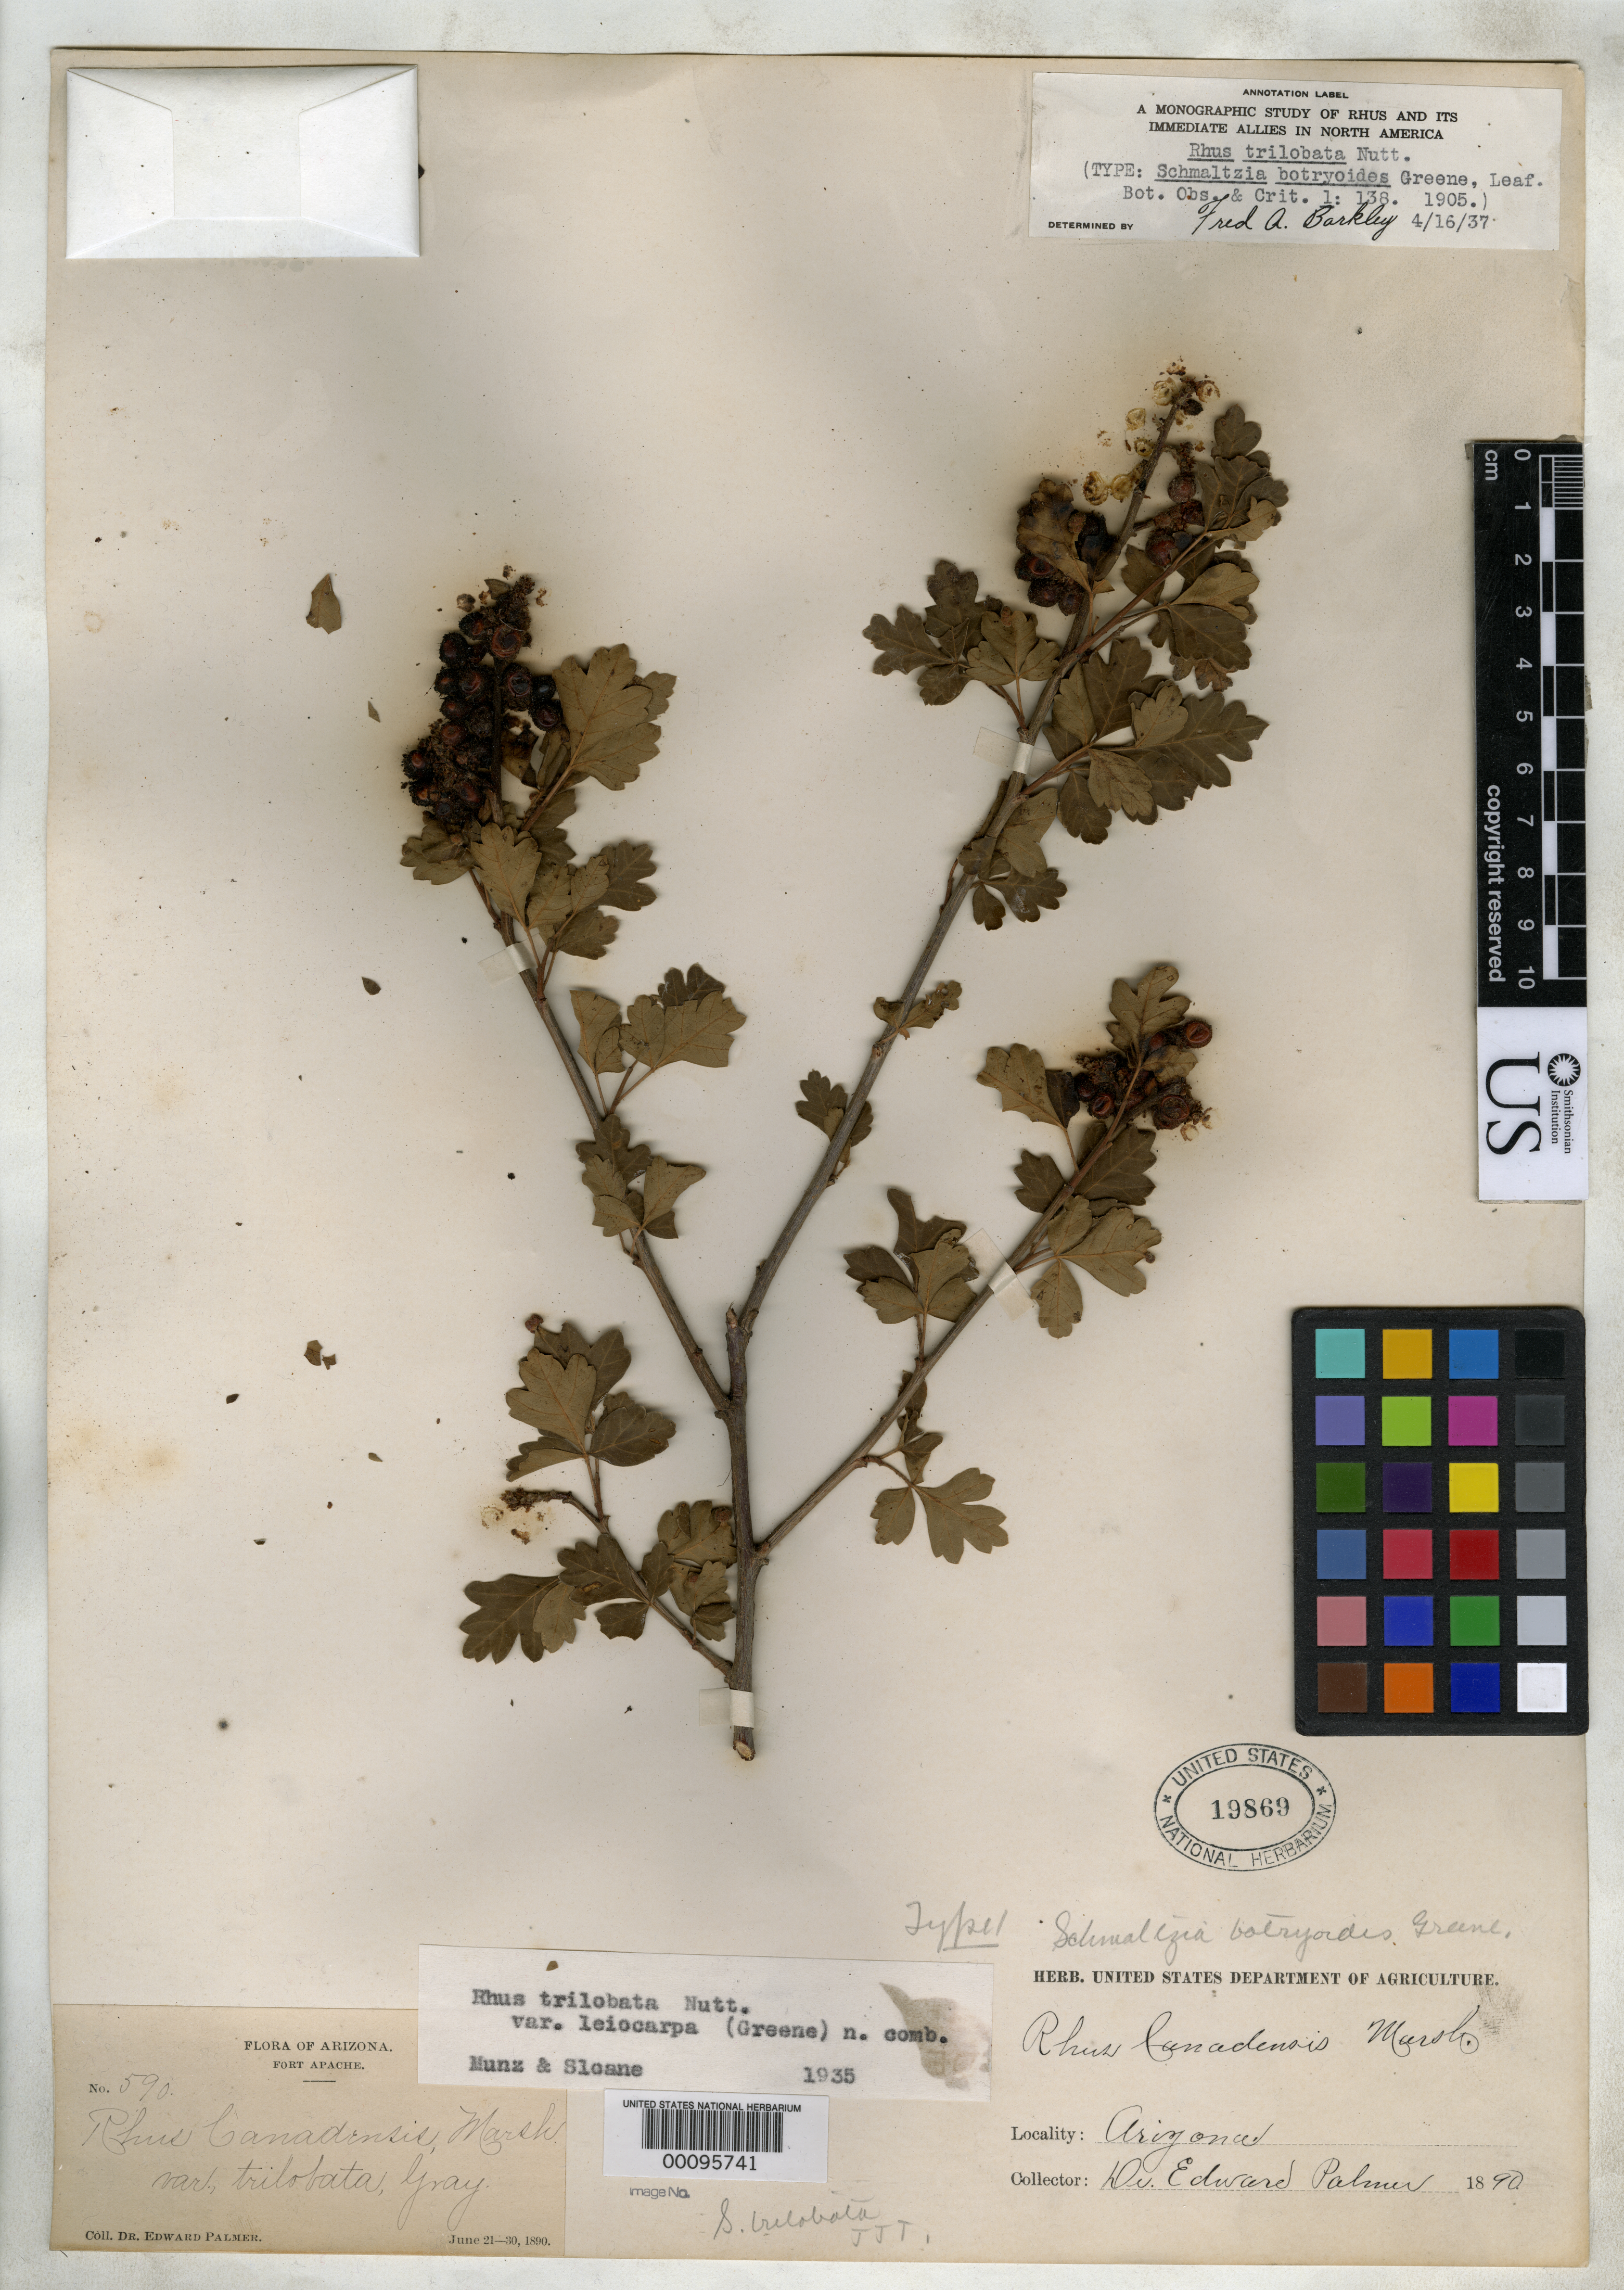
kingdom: Plantae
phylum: Tracheophyta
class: Magnoliopsida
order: Sapindales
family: Anacardiaceae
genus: Schmaltzia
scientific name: Schmaltzia botryoides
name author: Greene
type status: Holotype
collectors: E. Palmer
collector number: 590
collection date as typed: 21 Jun 1890 to 30 Jun 1890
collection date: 1890-06-21/1890-06-30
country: United States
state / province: Arizona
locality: Fort Apache.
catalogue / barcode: US 19869